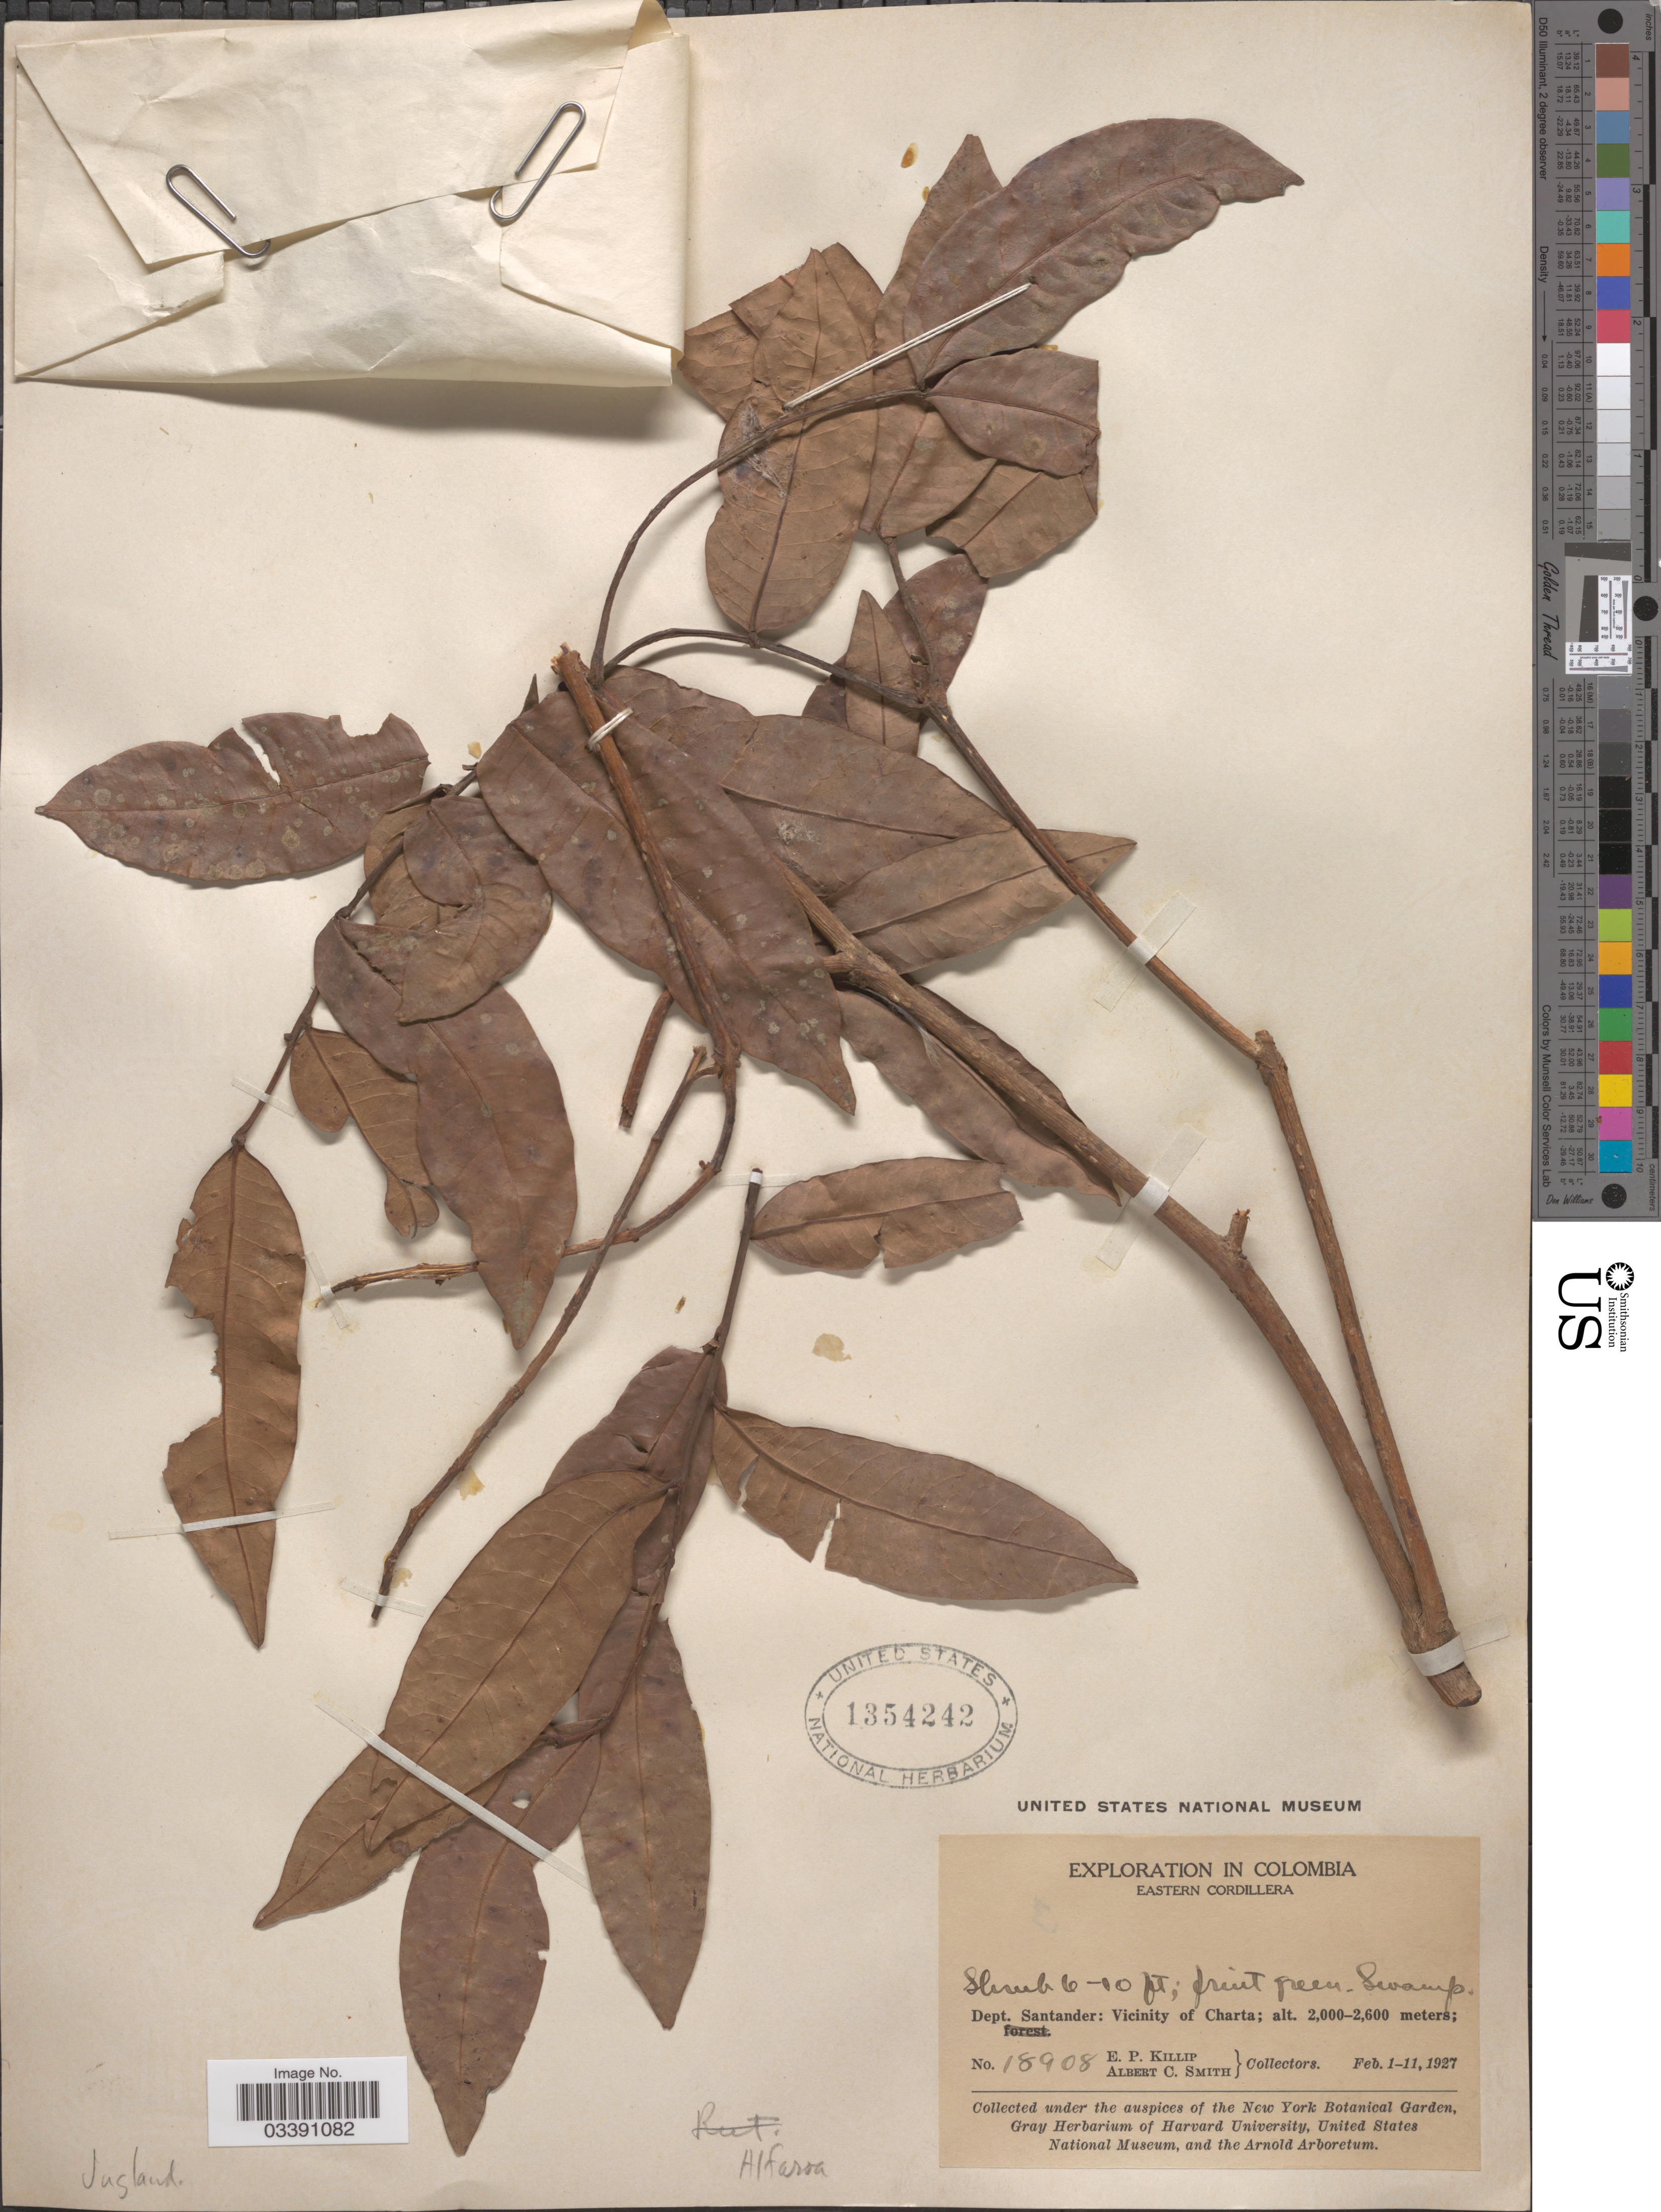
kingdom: Plantae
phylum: Tracheophyta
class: Magnoliopsida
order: Fagales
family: Juglandaceae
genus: Alfaroa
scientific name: Alfaroa sp.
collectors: E. P. Killip & A. C. Smith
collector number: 18908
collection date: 1927-02-01/1927-02-11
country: Colombia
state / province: Santander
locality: Eastern Cordillera. Dept. Santander: Vicinity of Charta.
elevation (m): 2000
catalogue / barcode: US 1354242